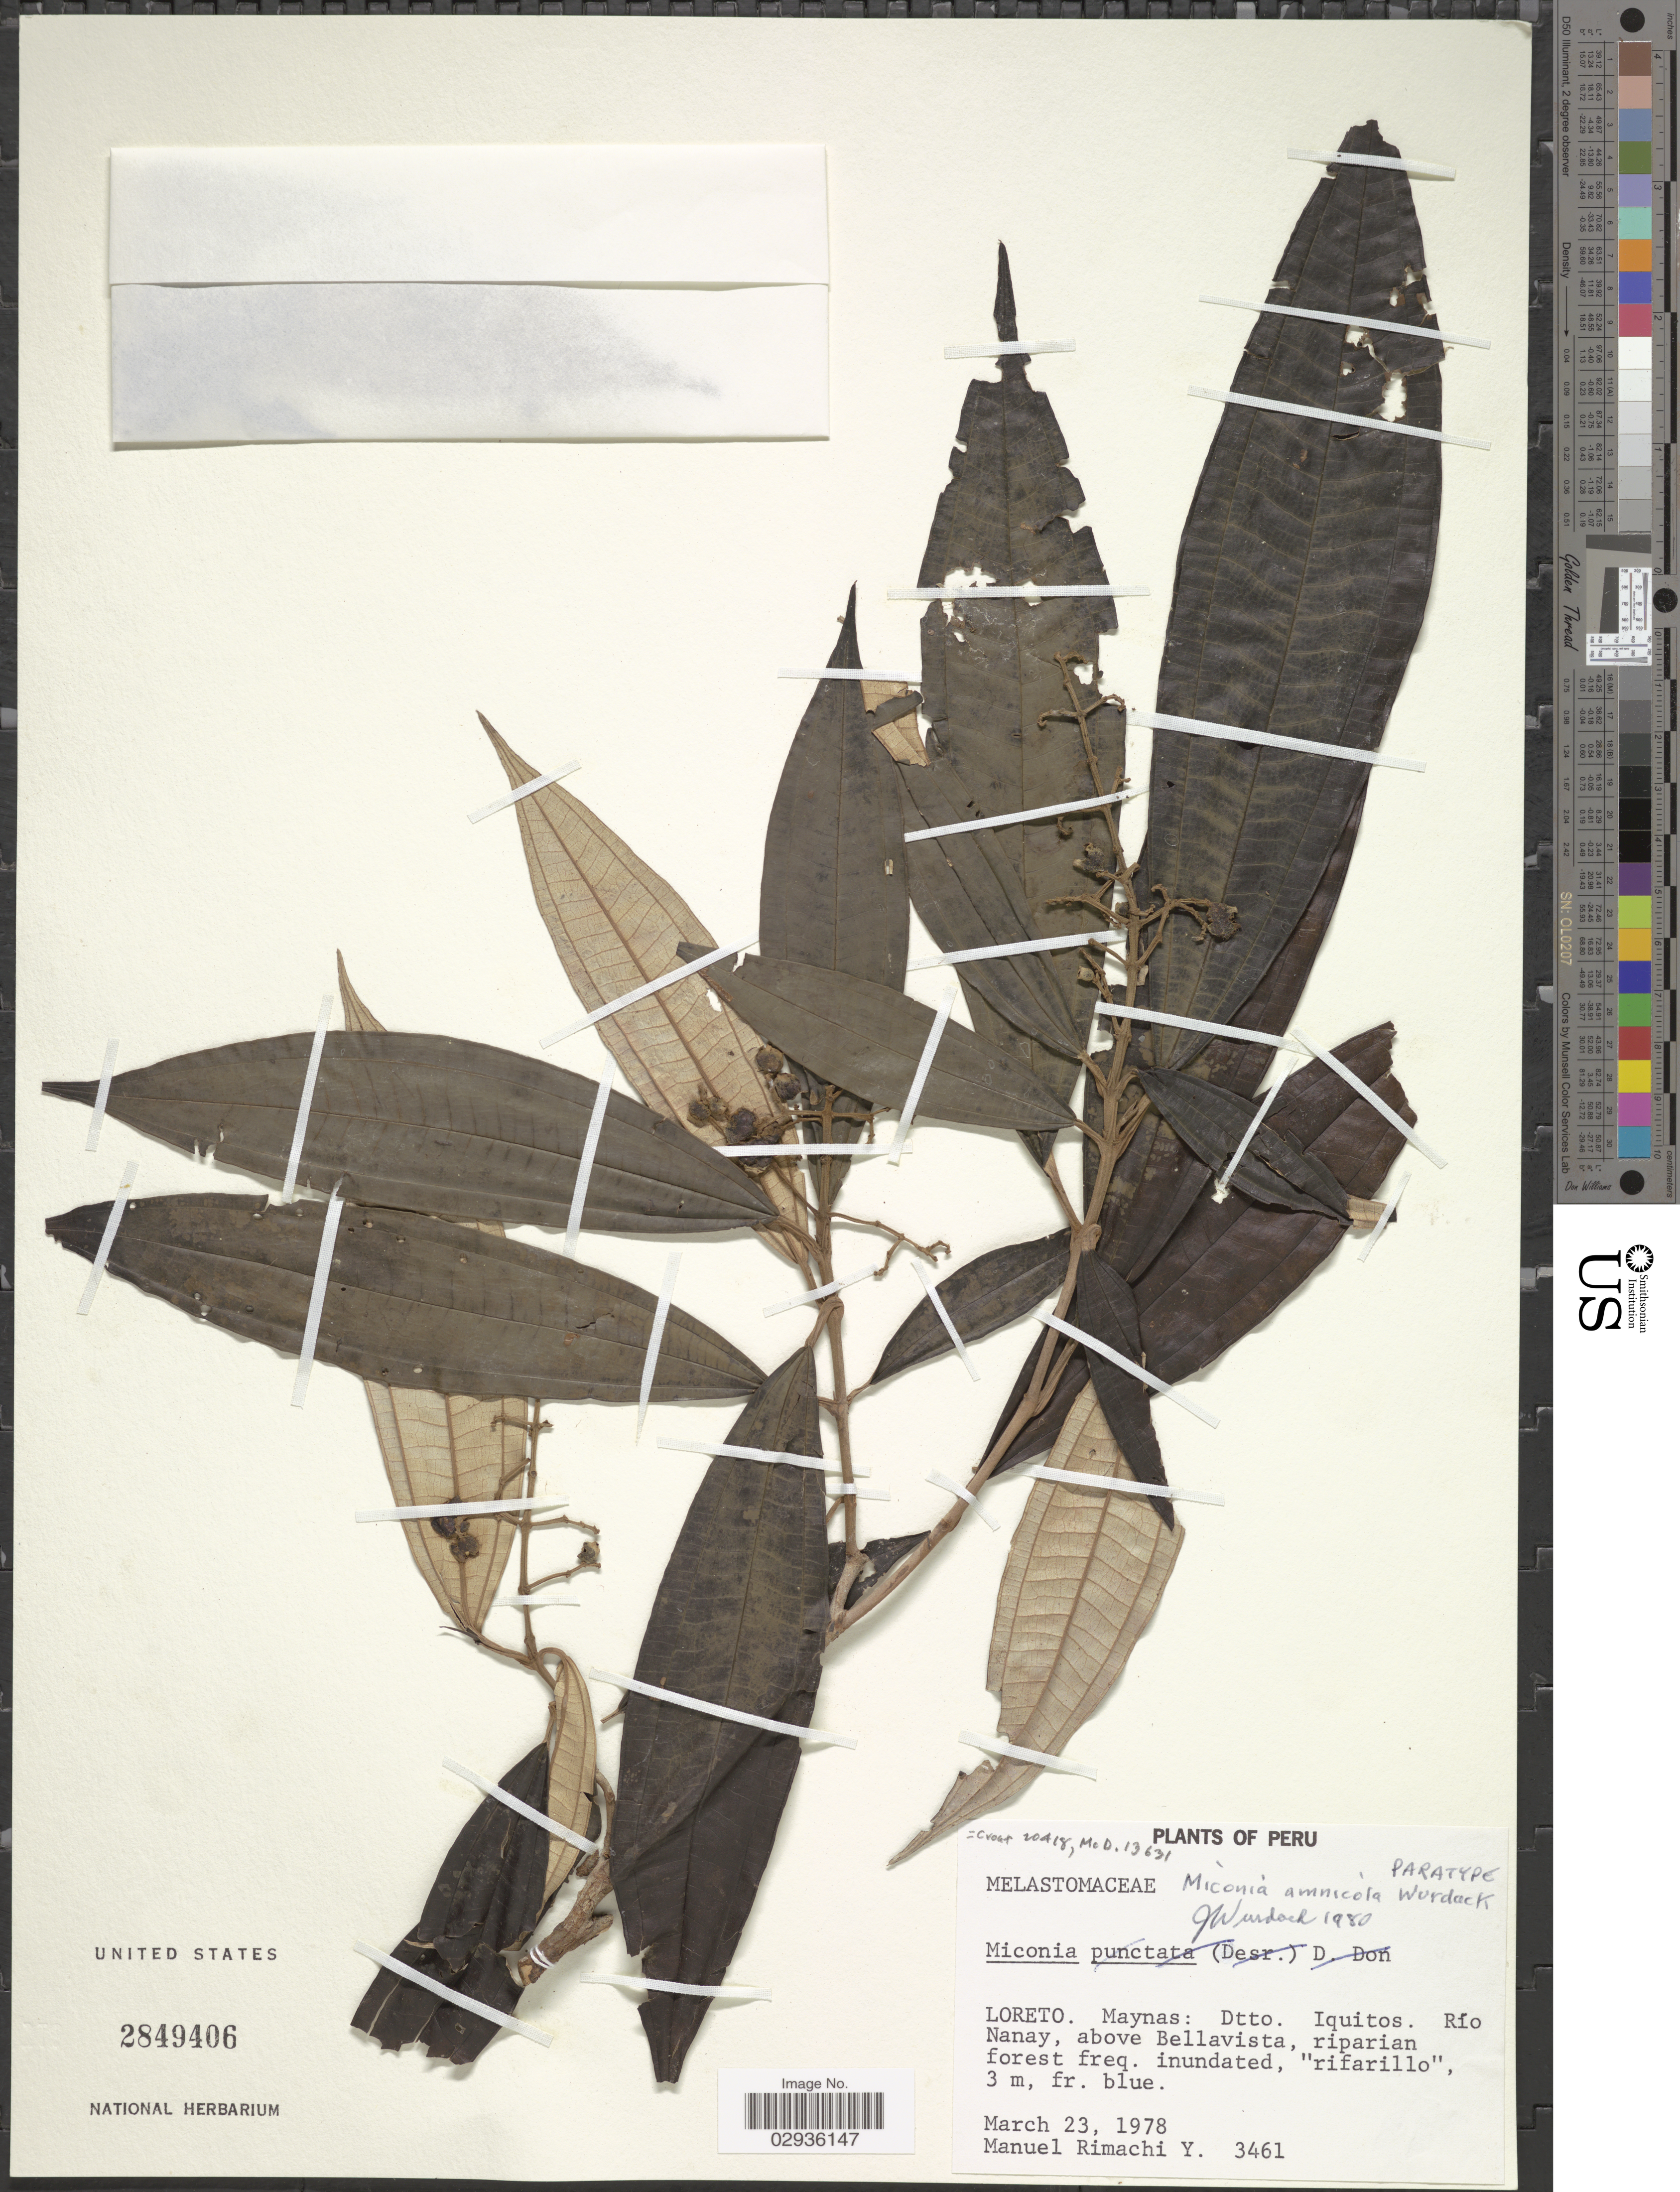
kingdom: Plantae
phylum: Tracheophyta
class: Magnoliopsida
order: Myrtales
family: Melastomataceae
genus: Miconia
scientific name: Miconia amnicola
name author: Wurdack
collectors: M. Rimachi Y.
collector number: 3461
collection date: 1978-03-23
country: Peru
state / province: Loreto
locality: Maynas: Dtto. Iquitos. Río Nanay, above Bellavista.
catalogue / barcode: US 2849406